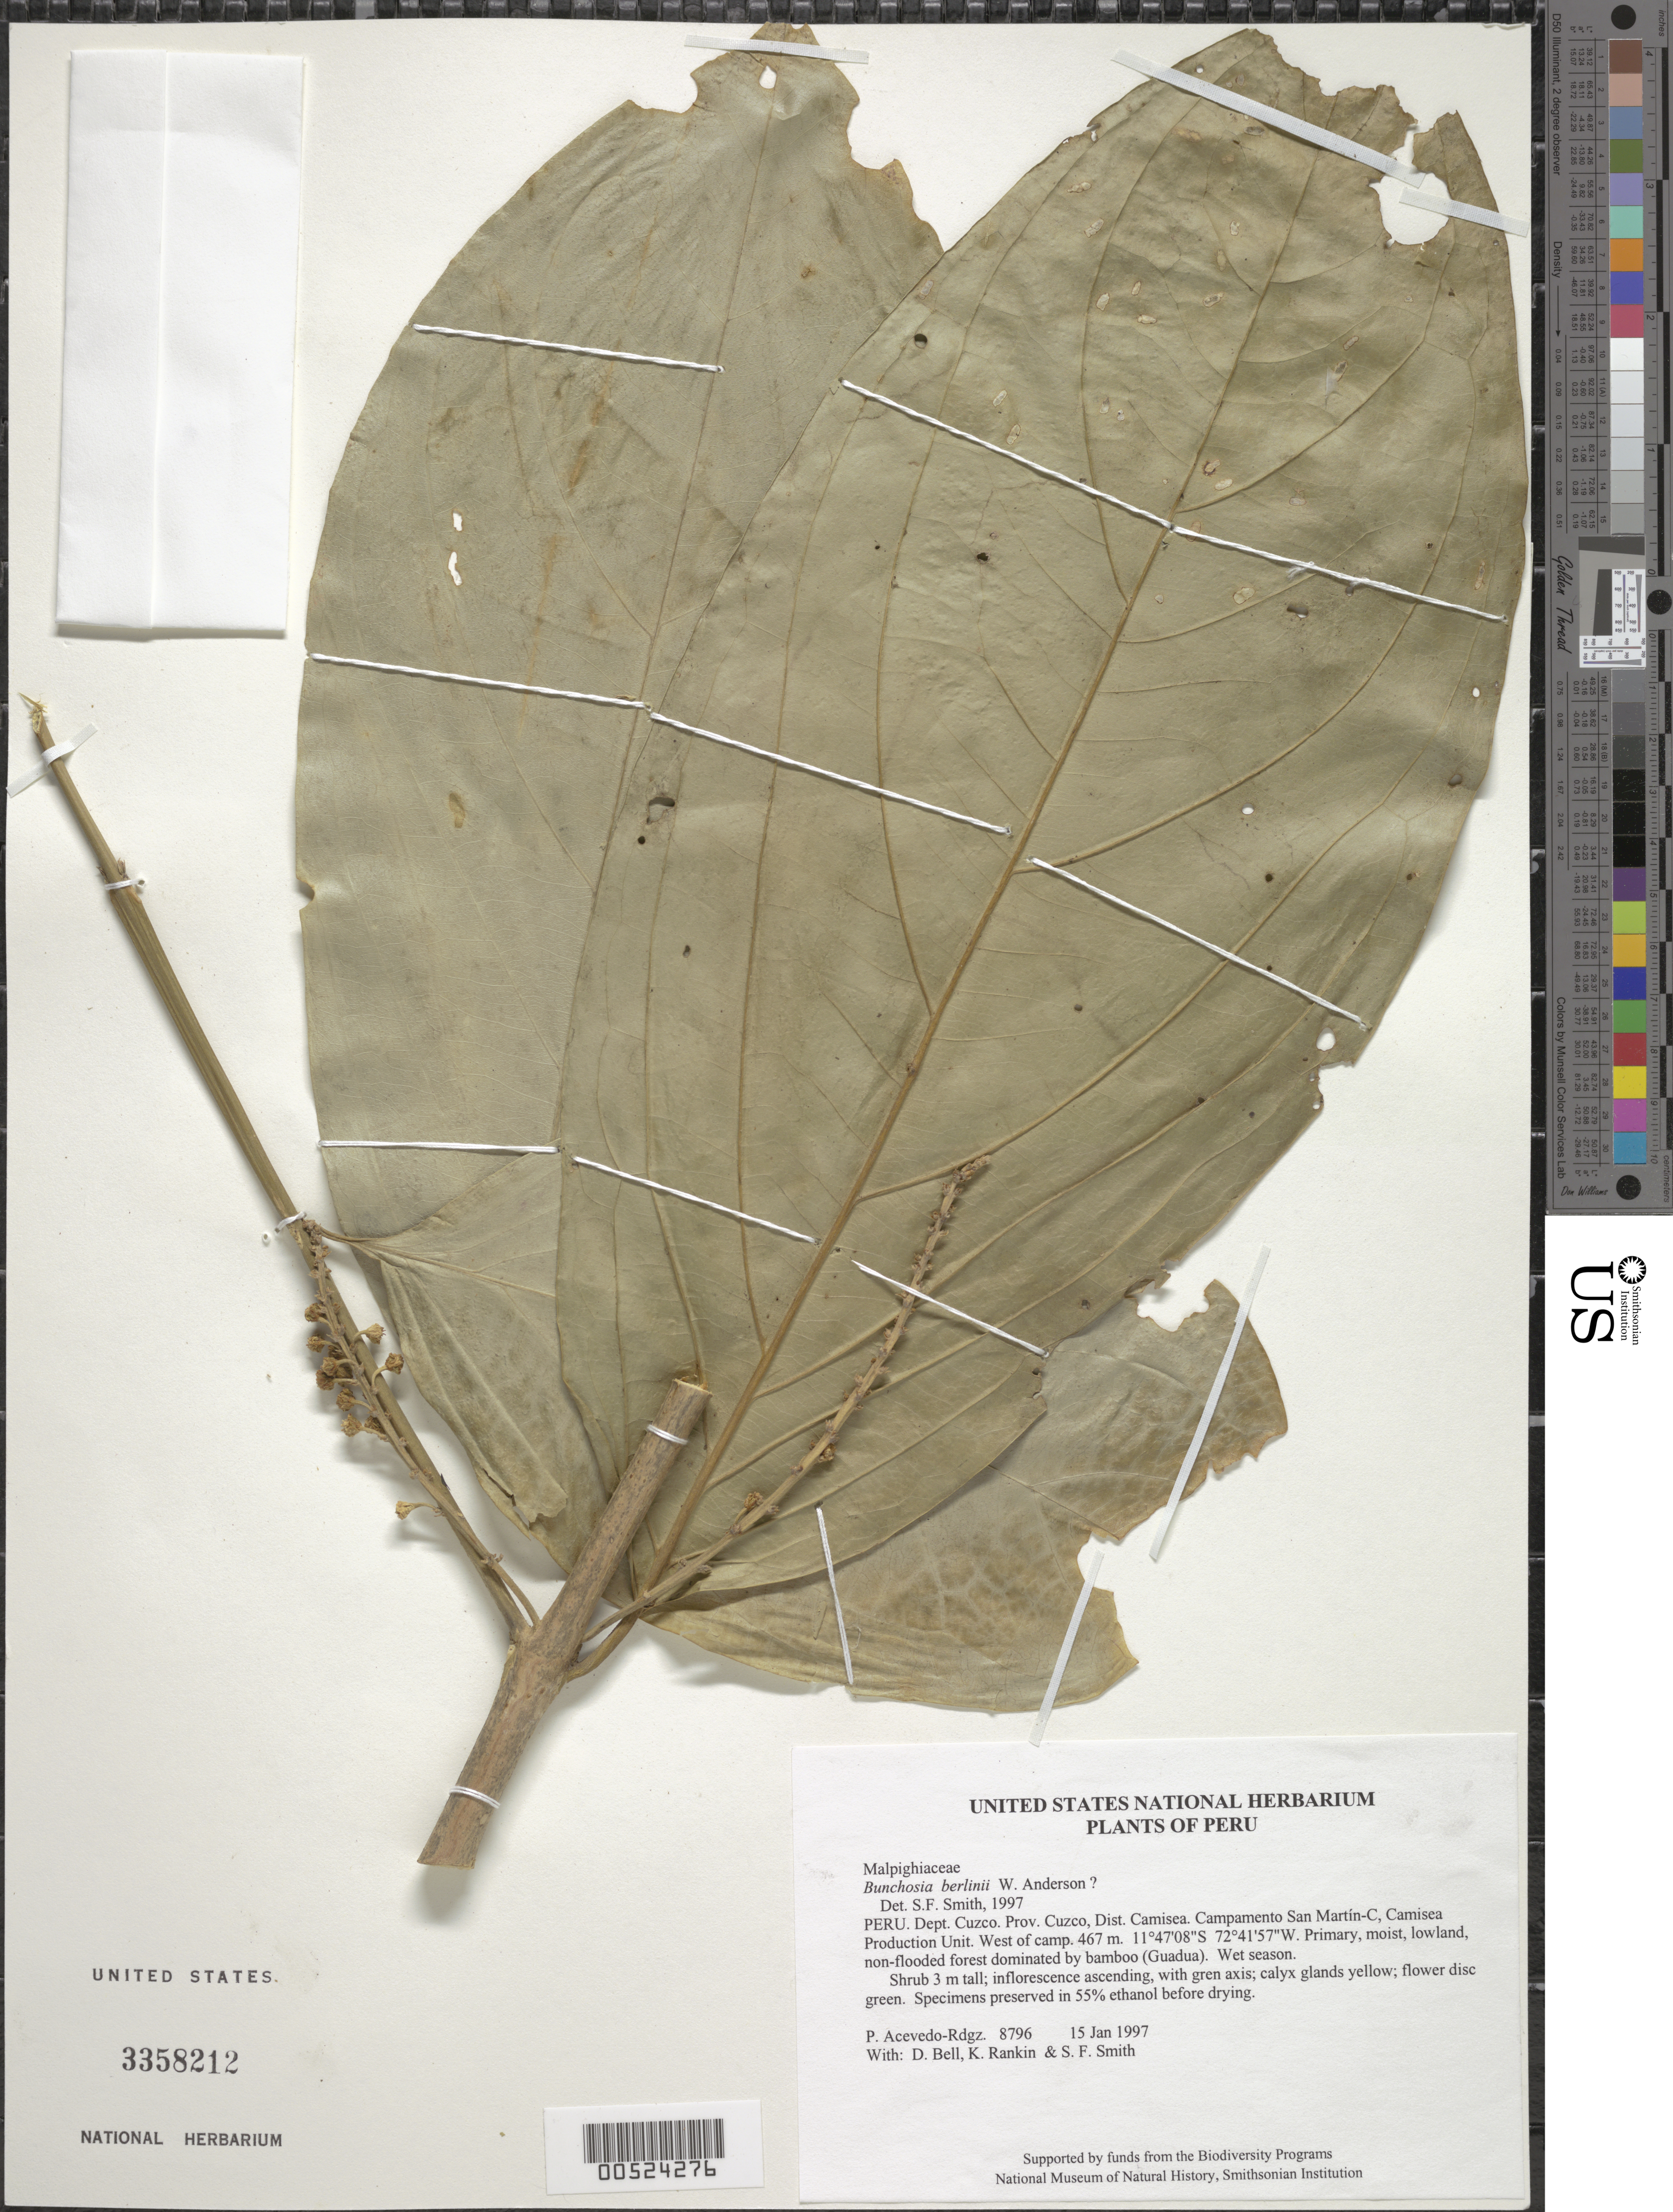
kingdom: Plantae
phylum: Tracheophyta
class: Magnoliopsida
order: Malpighiales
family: Malpighiaceae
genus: Bunchosia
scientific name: Bunchosia berlinii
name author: W.R. Anderson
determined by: Smith, Stephen F., (US), NMNH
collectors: P. Acevedo-Rodr., D. A. Bell, K. B. Rankin & S.F. Smith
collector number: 8796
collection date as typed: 15 Jan 1997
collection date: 1997-01-15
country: Peru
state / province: Cusco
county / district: Cusco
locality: Districto Camisea, Campamento San Martín-C, Camisea Production Unit. West of camp.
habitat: Primary, moist, lowland, non-flooded forest dominated by bamboo (Guadua). Wet season.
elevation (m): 467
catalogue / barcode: US 3358212